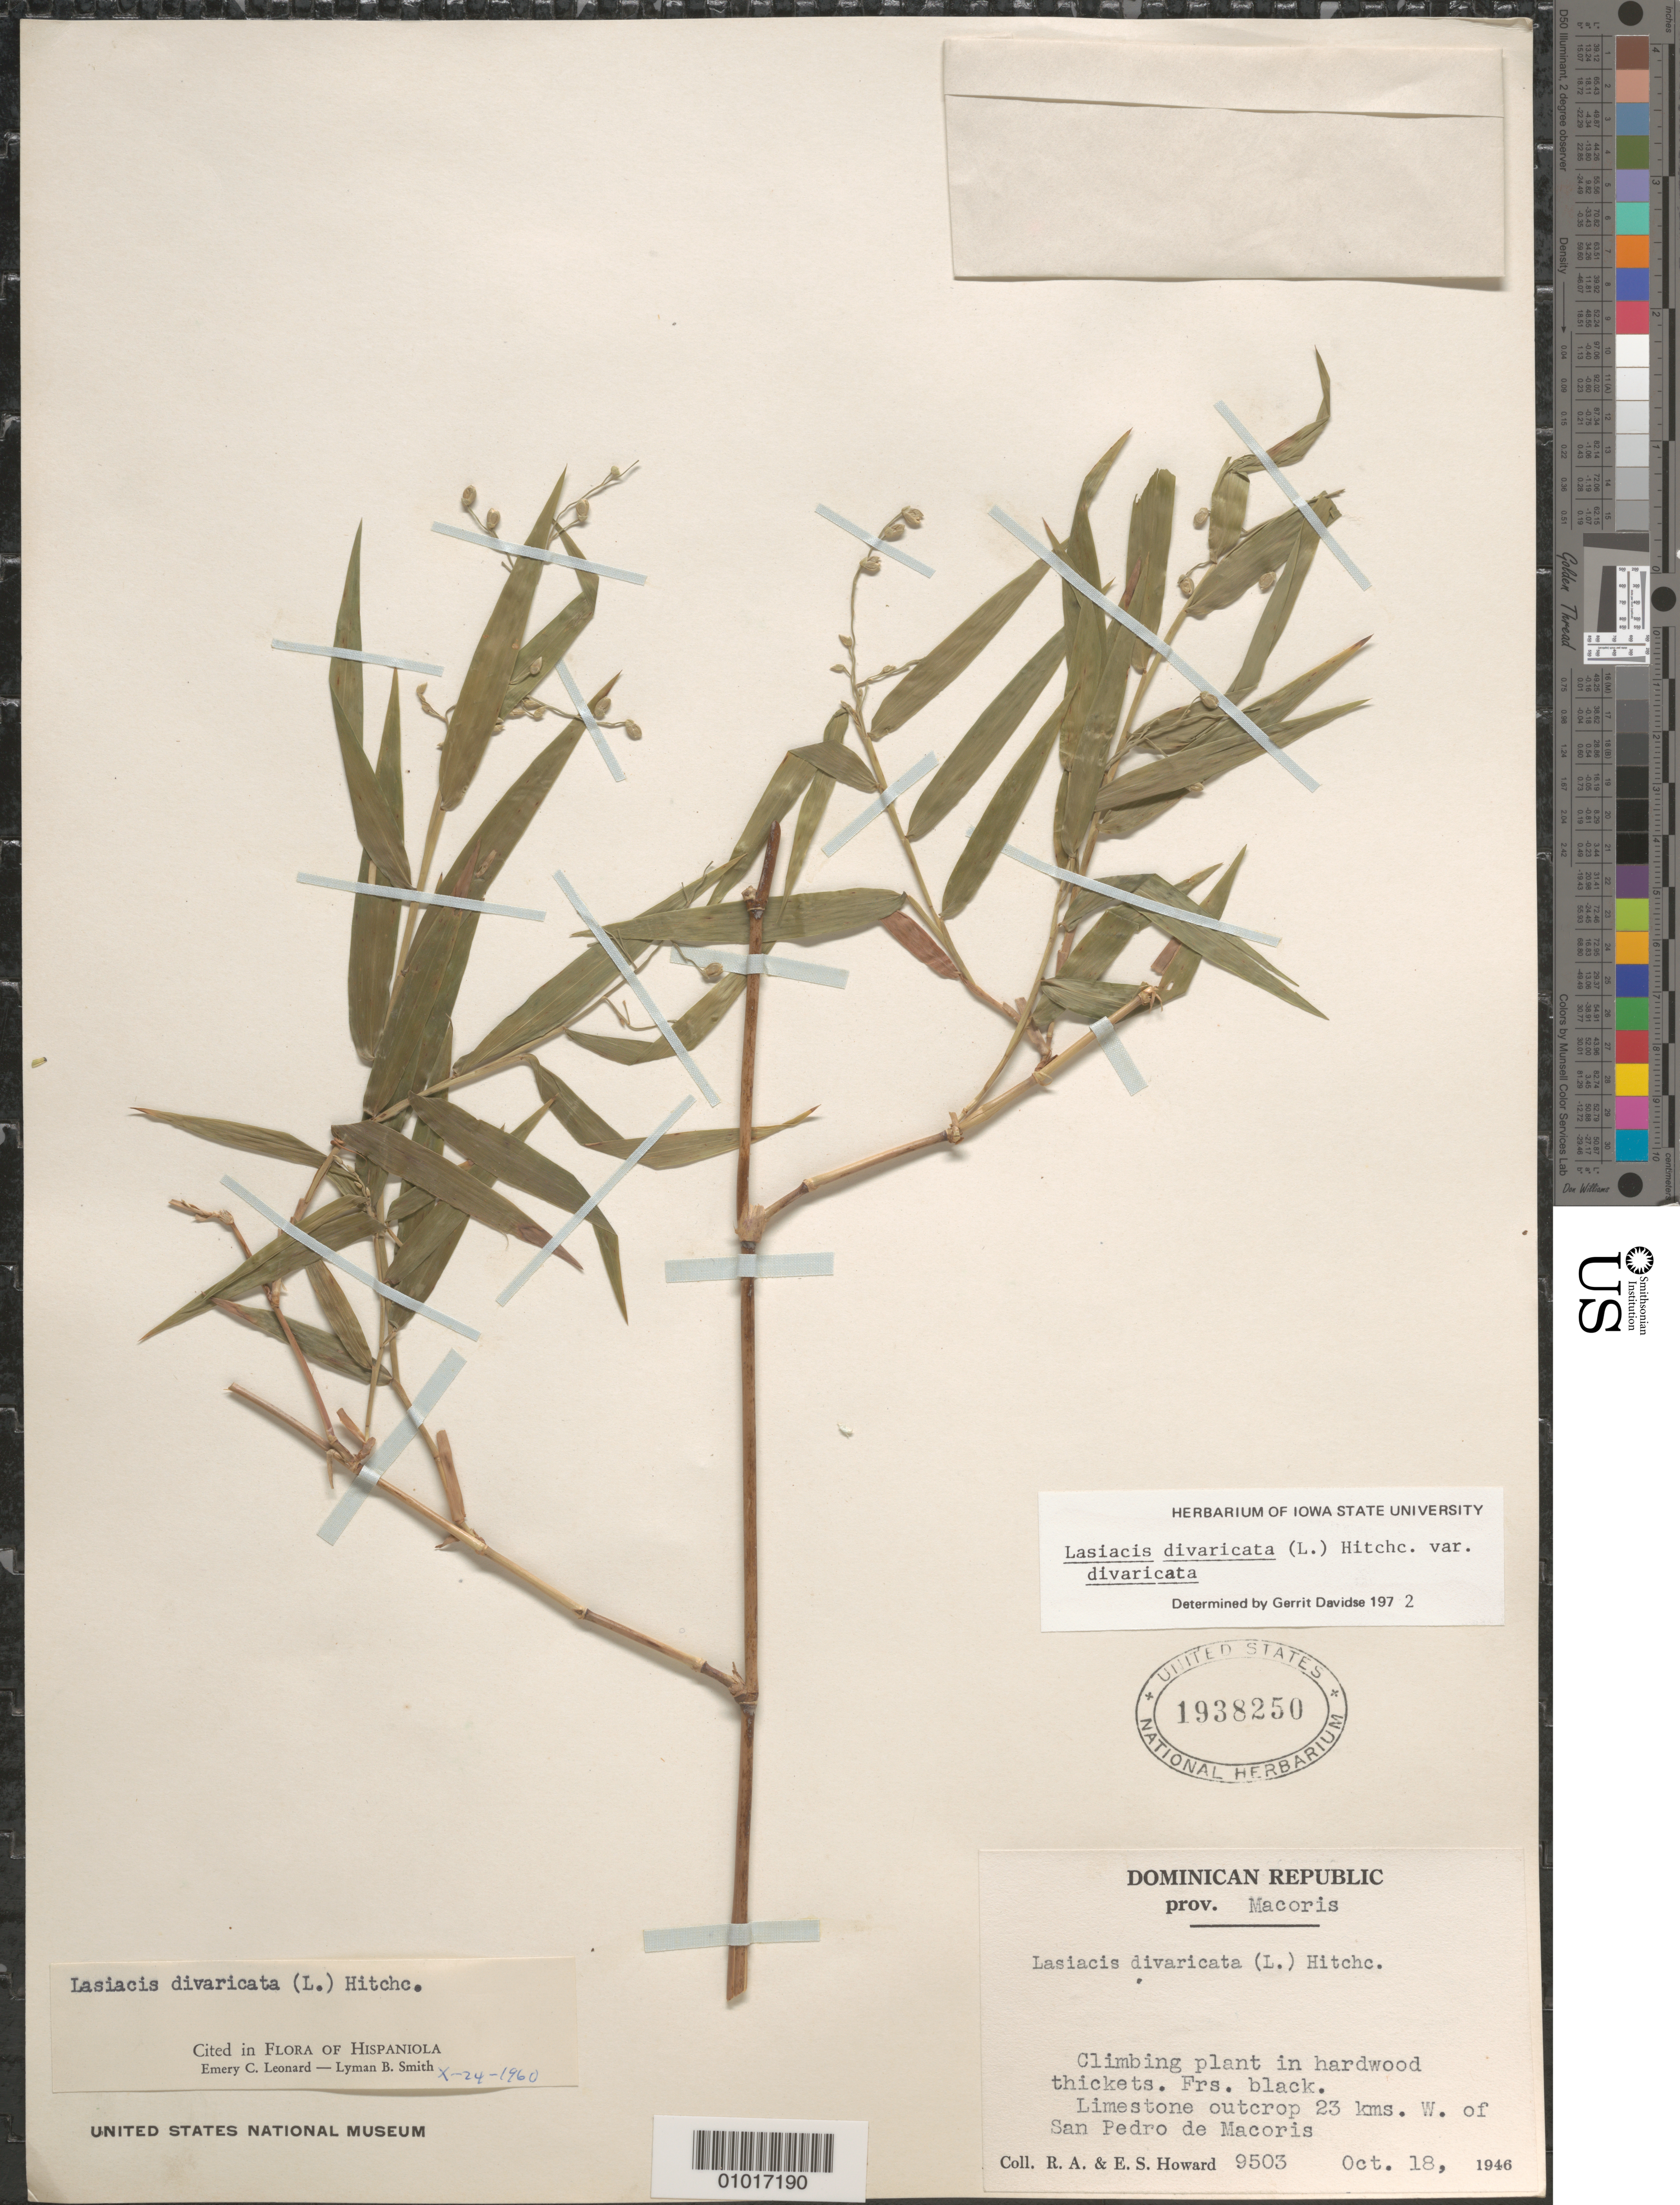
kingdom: Plantae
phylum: Tracheophyta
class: Liliopsida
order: Poales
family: Poaceae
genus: Lasiacis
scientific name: Lasiacis divaricata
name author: (L.) Hitchc.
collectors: E. S. Howard & R. A. Howard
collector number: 9503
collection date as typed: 18 Oct 1946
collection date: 1946-10-18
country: Dominican Republic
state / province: San Pedro de Macorís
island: Hispaniola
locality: Limestone outcrop 23 Kilometers west of San Pedro de Macoris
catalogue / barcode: US 1938250